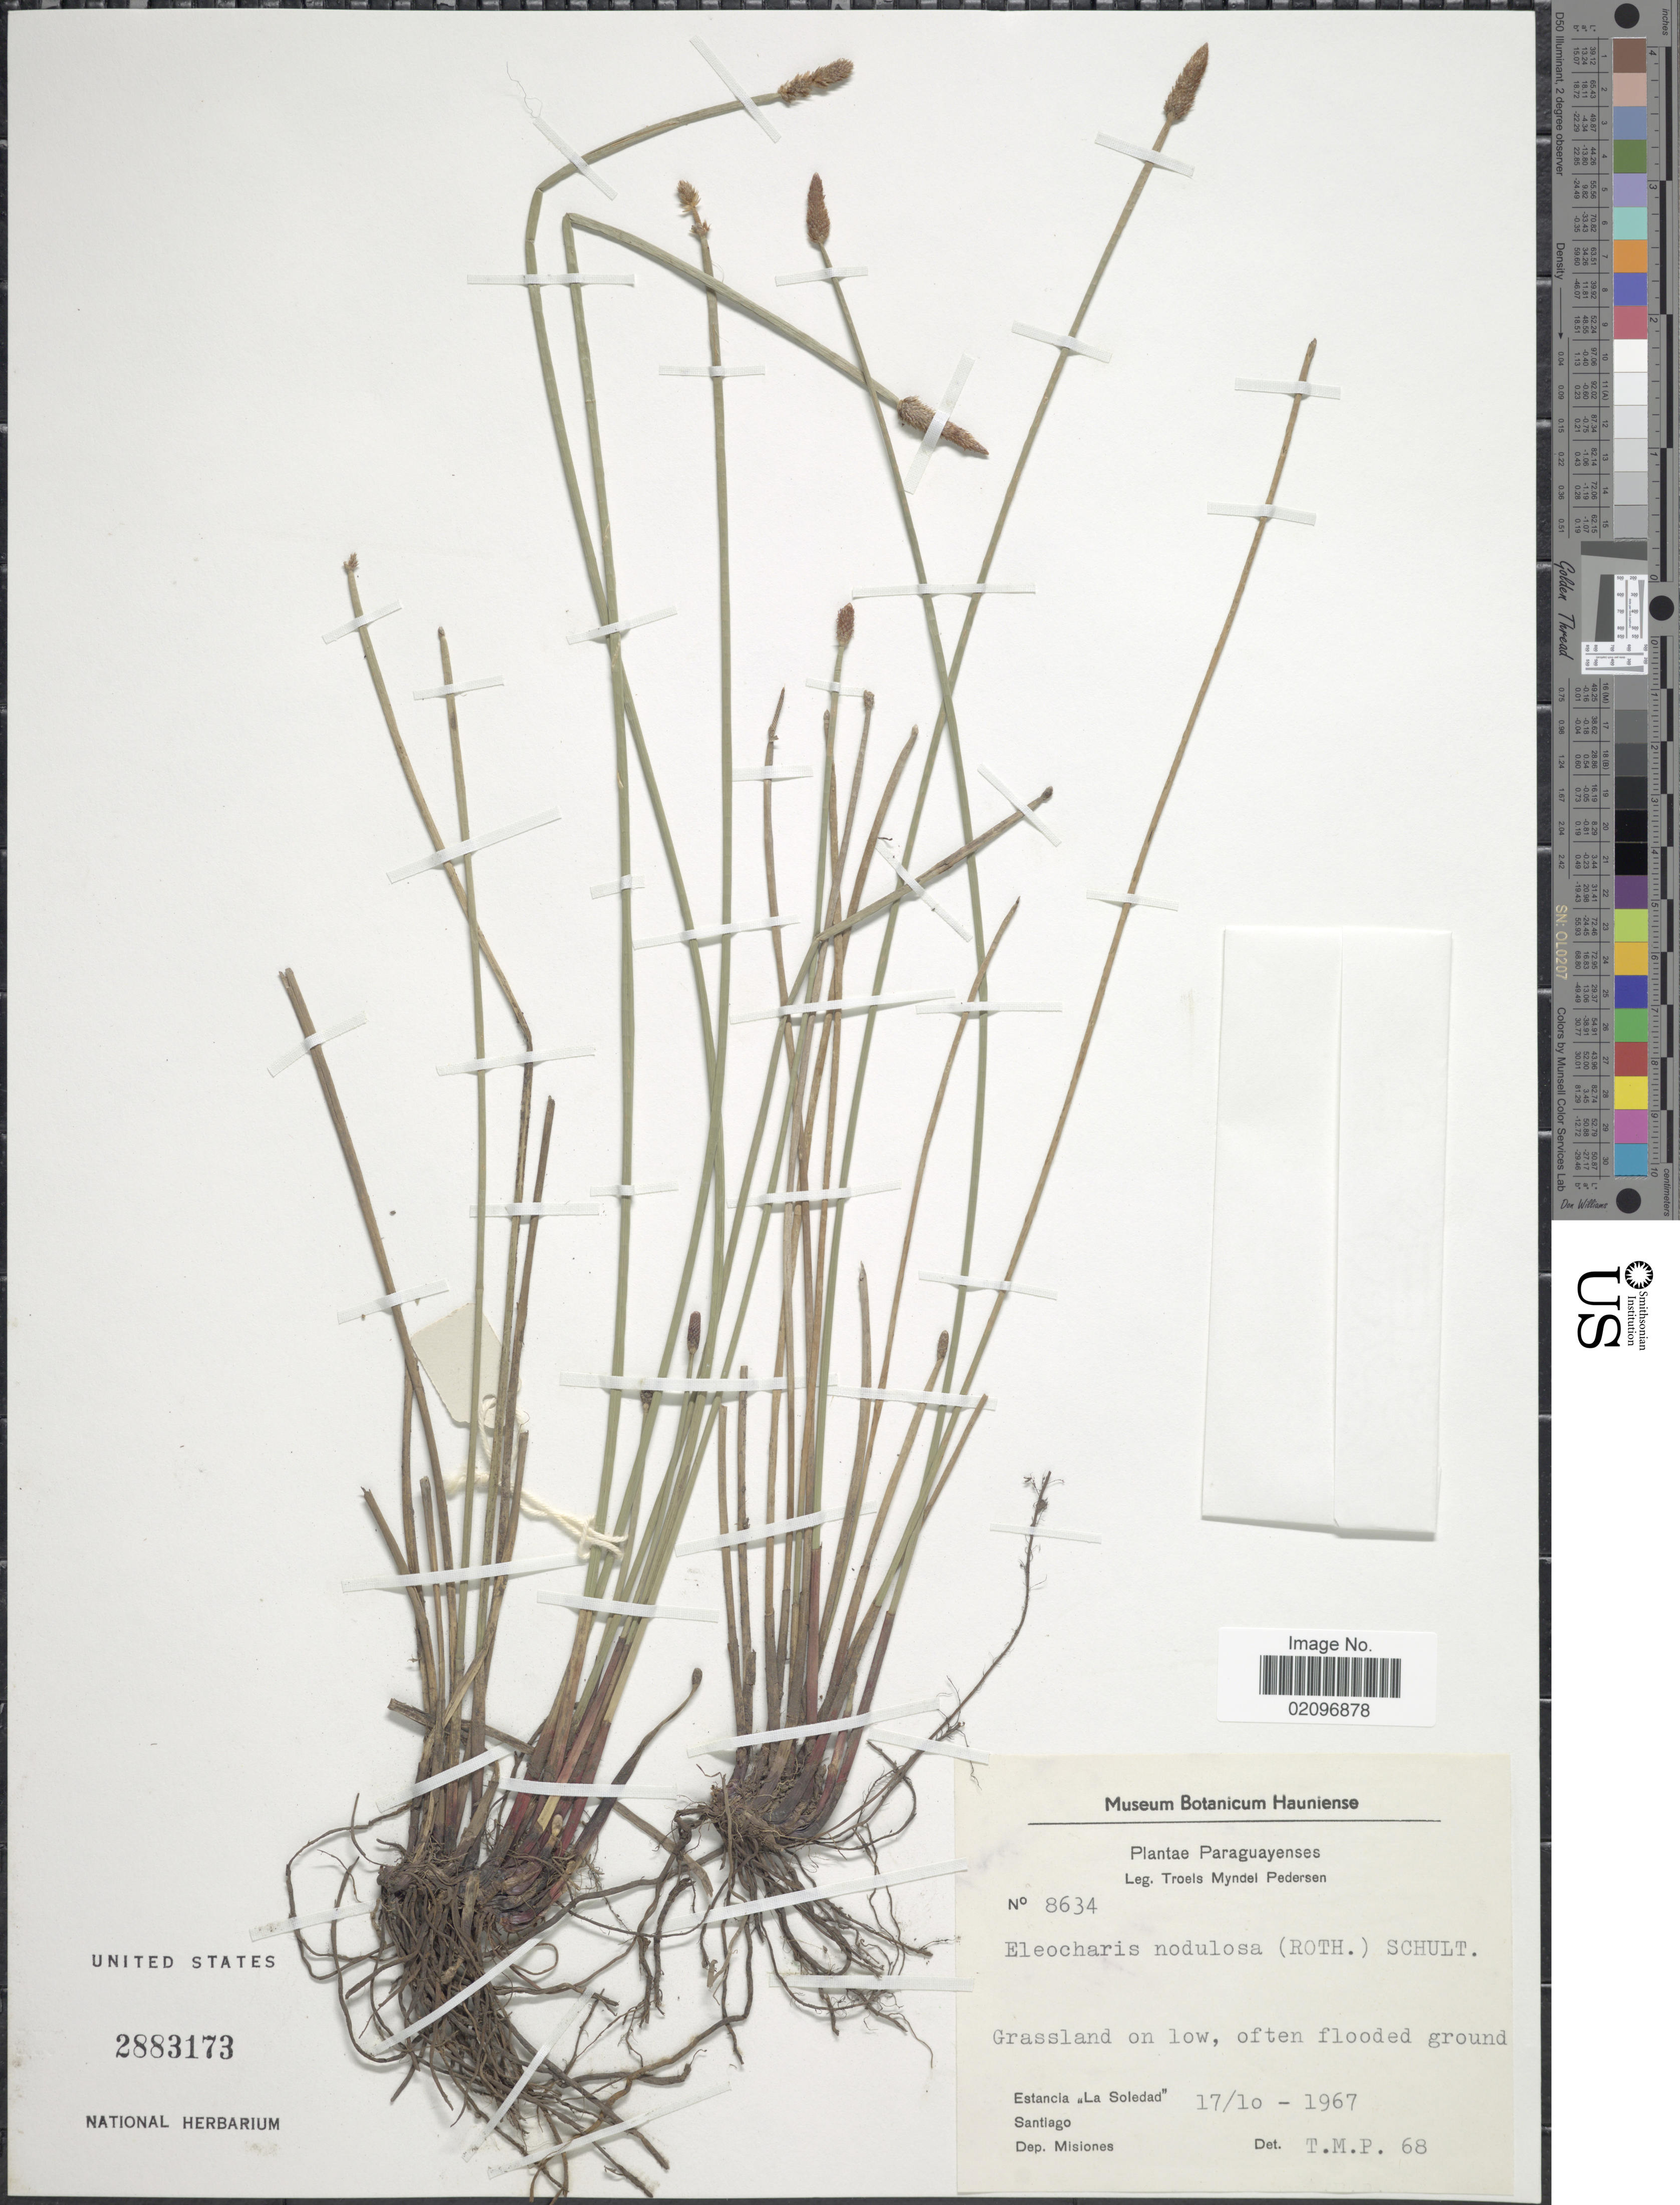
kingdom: Plantae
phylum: Tracheophyta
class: Liliopsida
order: Poales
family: Cyperaceae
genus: Eleocharis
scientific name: Eleocharis montana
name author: (Kunth) Roem. & Schult.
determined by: Strong, Mark T., (BOT), Smithsonian Institution - National Museum of Natural History (UNITED STATES)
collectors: T. Pederson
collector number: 8634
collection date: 1967-10-17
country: Paraguay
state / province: Misiones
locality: Grassland on low, often flooded ground, Estancia La Soledad Santiago, Dep. Misiones.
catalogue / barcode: US 2883173